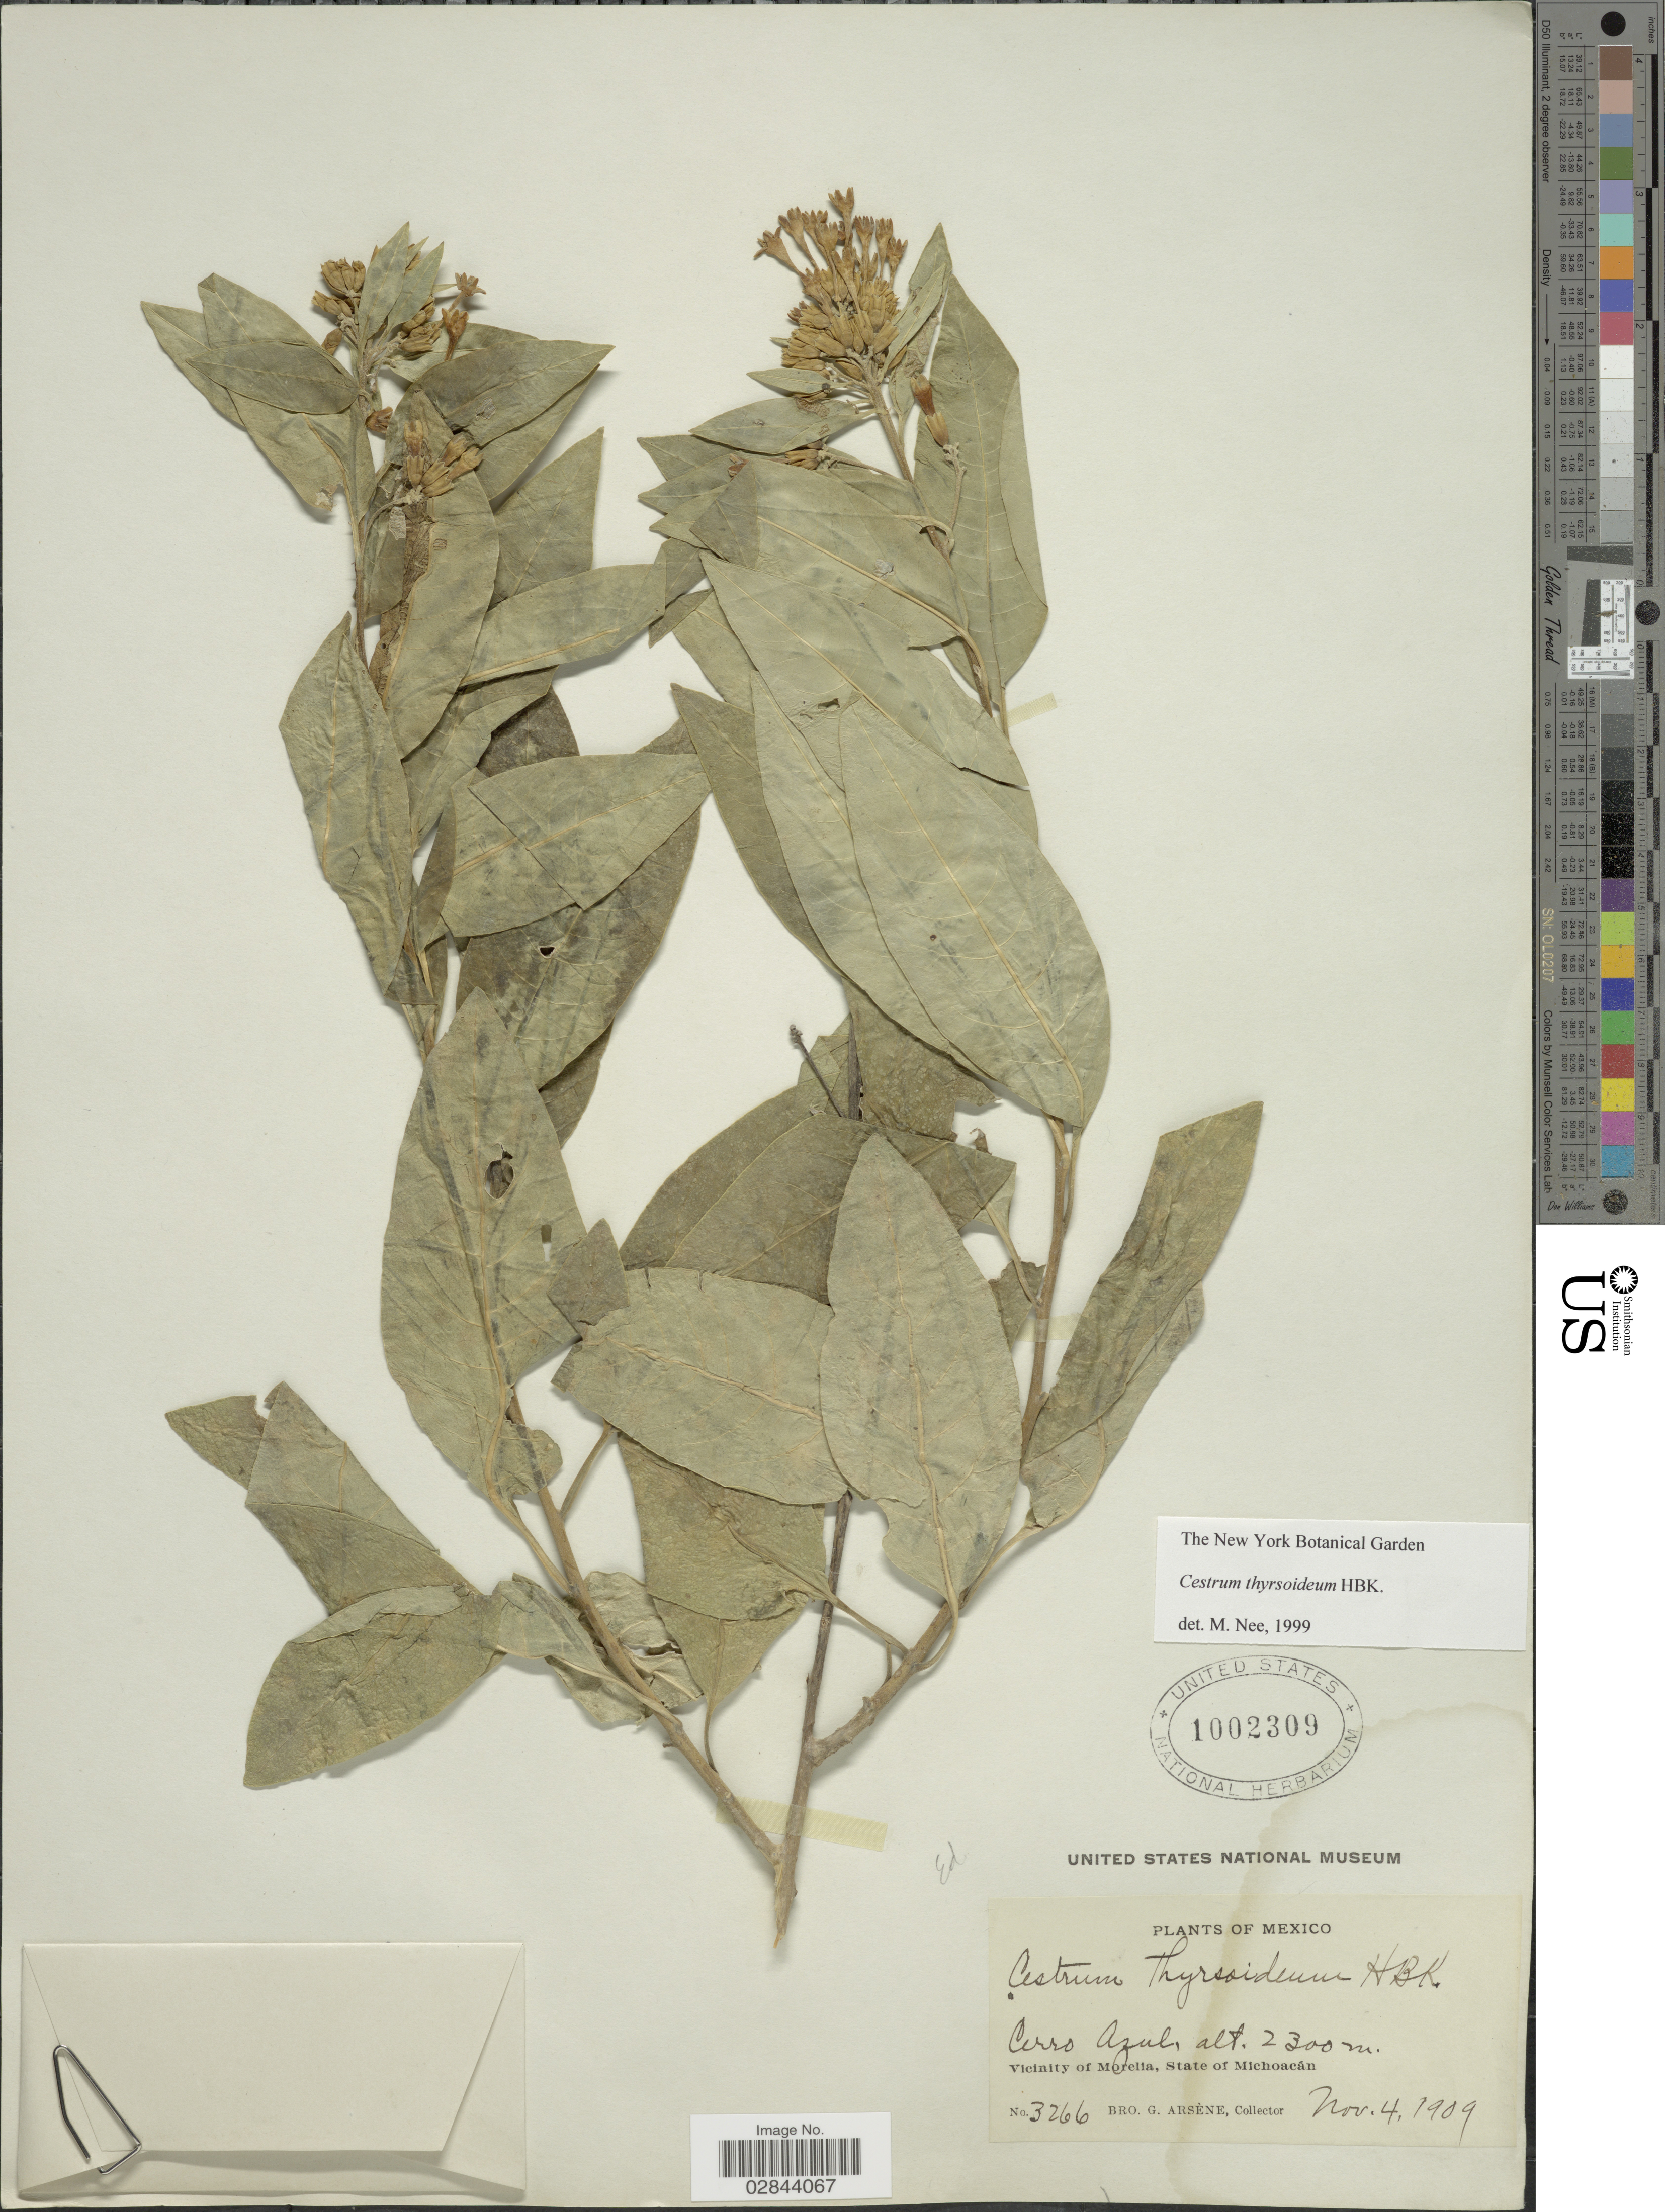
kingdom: Plantae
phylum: Tracheophyta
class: Magnoliopsida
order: Solanales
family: Solanaceae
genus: Cestrum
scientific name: Cestrum thyrsoideum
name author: Kunth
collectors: Bro. G. Arsène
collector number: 3266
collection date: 1909-11-04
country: Mexico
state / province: Michoacán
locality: Cerro Azul, Vicinity of Morelia, State of Michoacán.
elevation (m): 2300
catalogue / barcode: US 1002309